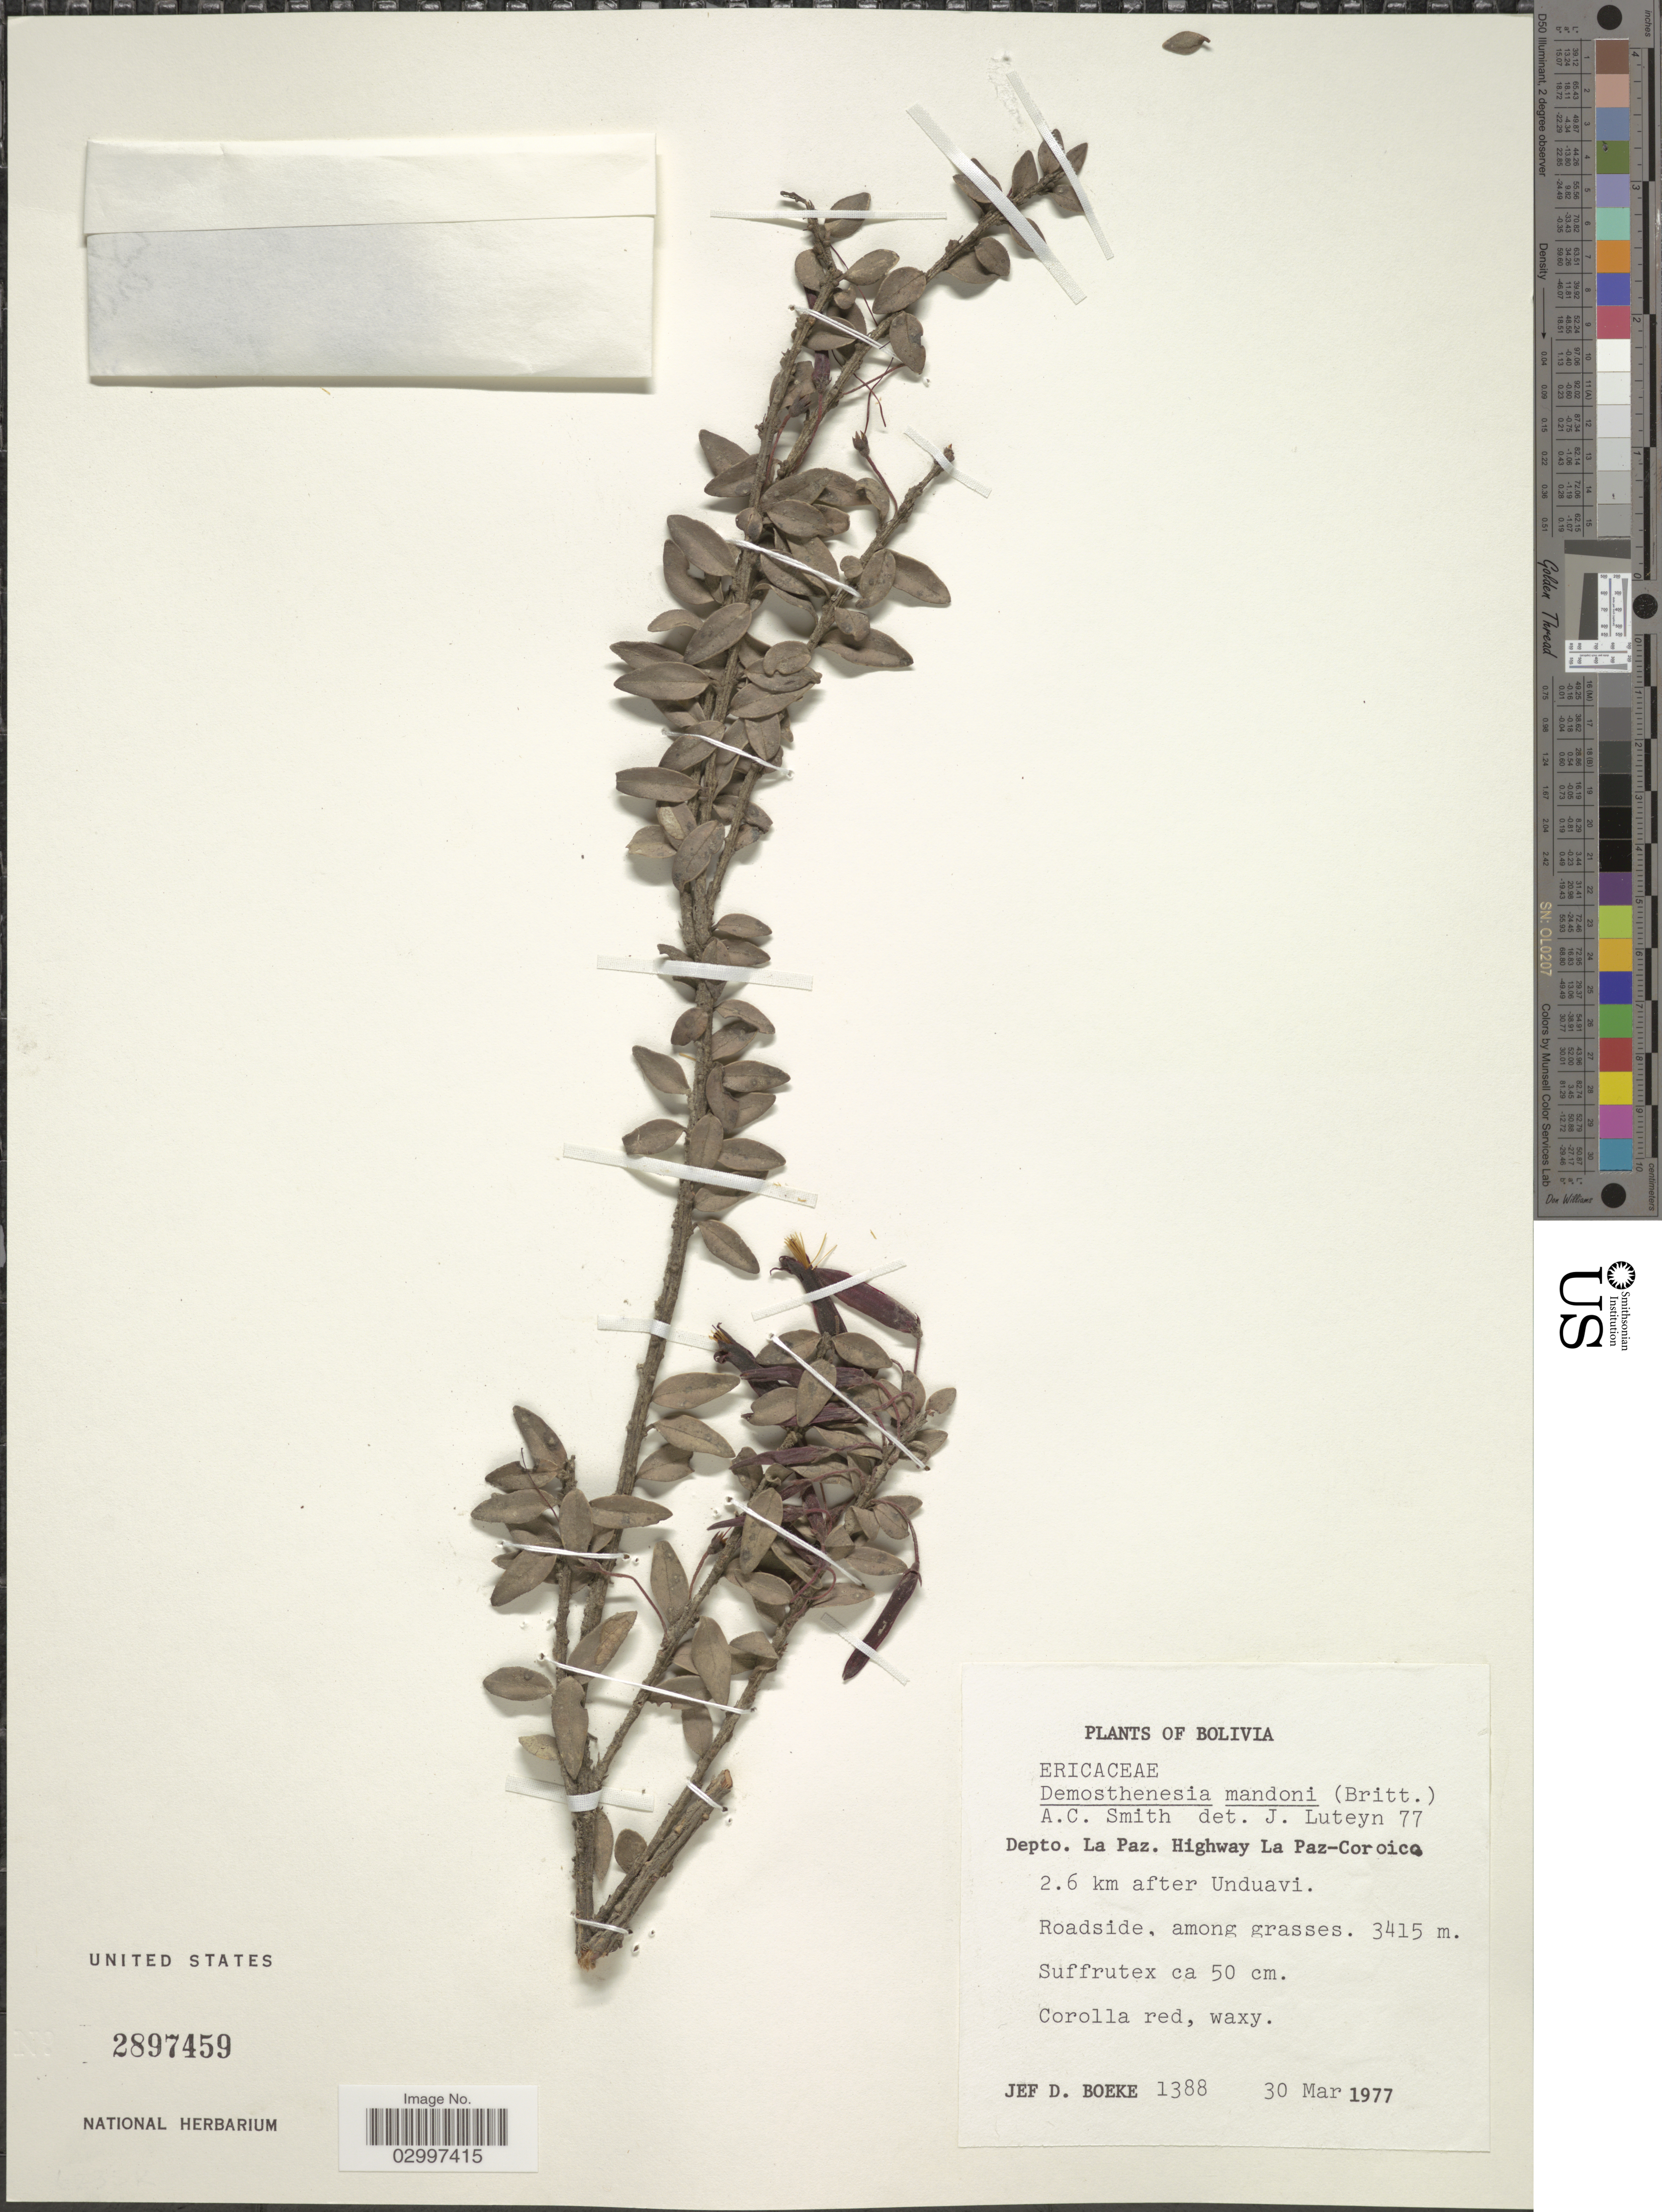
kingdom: Plantae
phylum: Tracheophyta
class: Magnoliopsida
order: Ericales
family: Ericaceae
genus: Demosthenesia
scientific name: Demosthenesia mandoni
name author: (Britton) A.C. Sm.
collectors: J. Boeke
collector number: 1388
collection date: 1977-03-30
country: Bolivia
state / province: La Paz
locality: Depto. La Paz, Highway La Paz-Coroico, 2.6 km after Unduavi.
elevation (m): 3415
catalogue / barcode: US 2897459